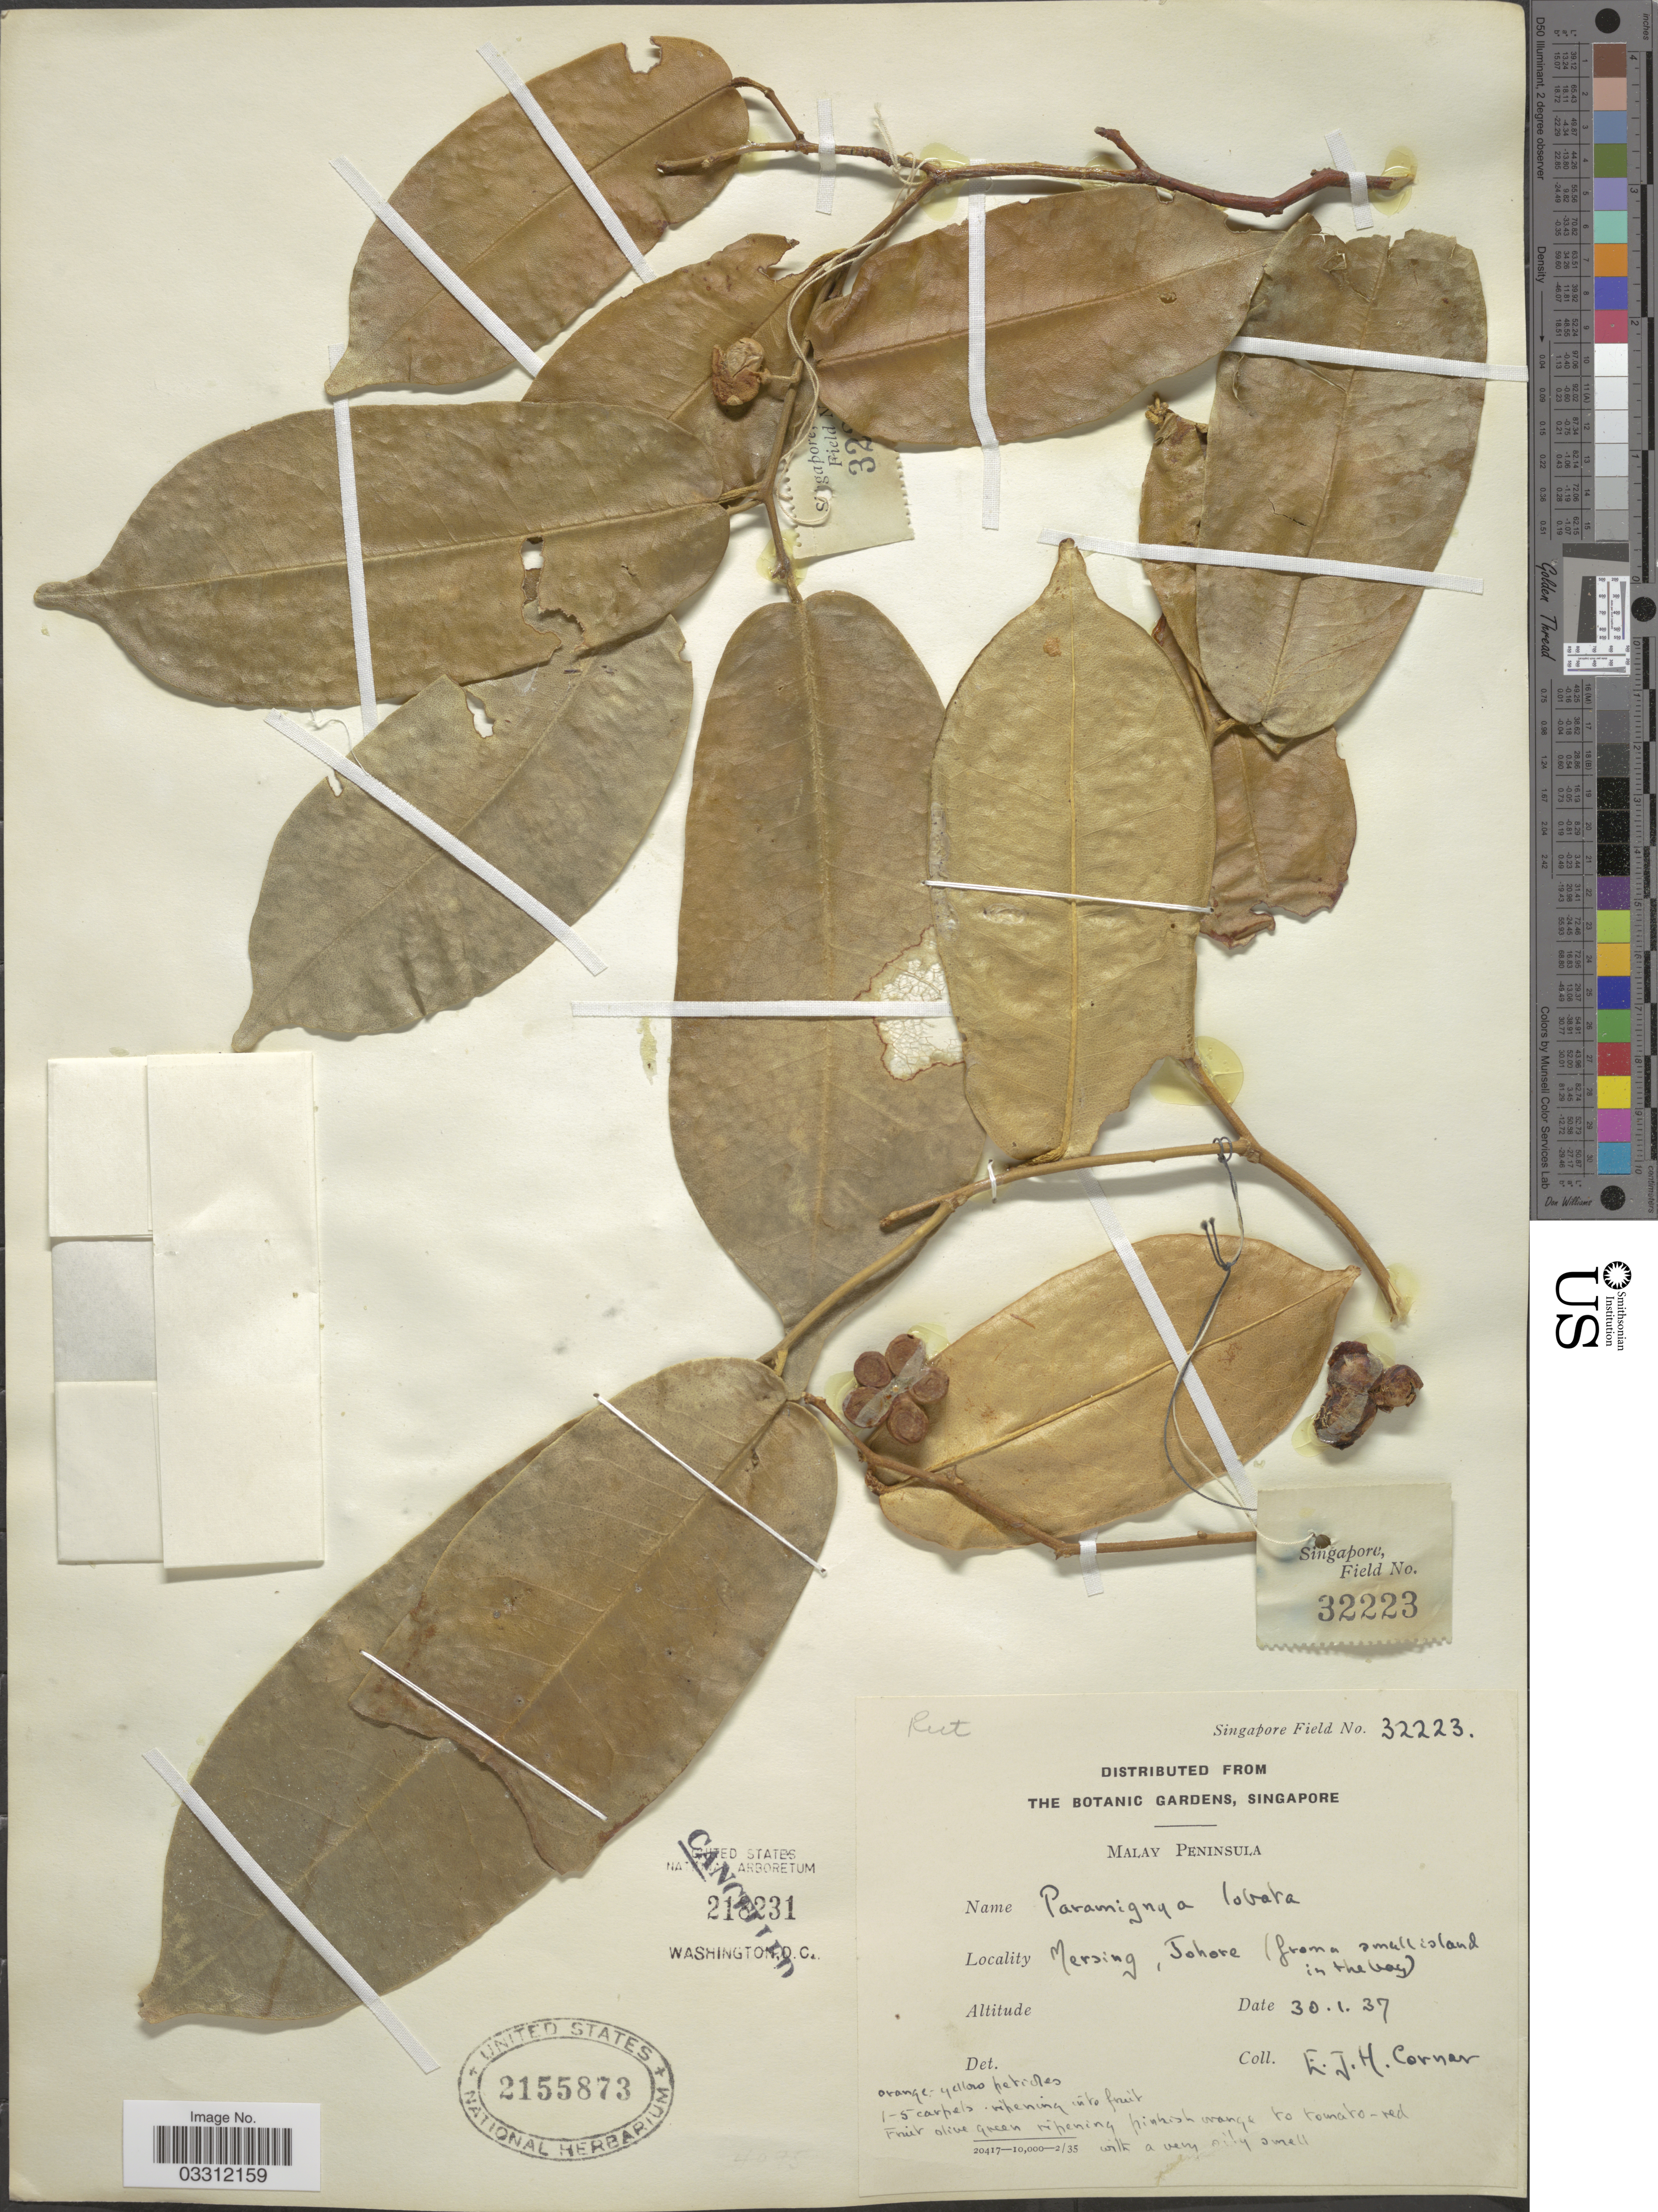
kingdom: Plantae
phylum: Tracheophyta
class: Magnoliopsida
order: Sapindales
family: Rutaceae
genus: Paramignya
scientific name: Paramignya lobata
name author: Burkill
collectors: E. Corner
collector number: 32223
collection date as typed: Transcribed d/m/y: 30/1/37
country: Malaysia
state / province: Johor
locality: Malay, Mersing, Johore (from a small island in the bay).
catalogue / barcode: US 2155873